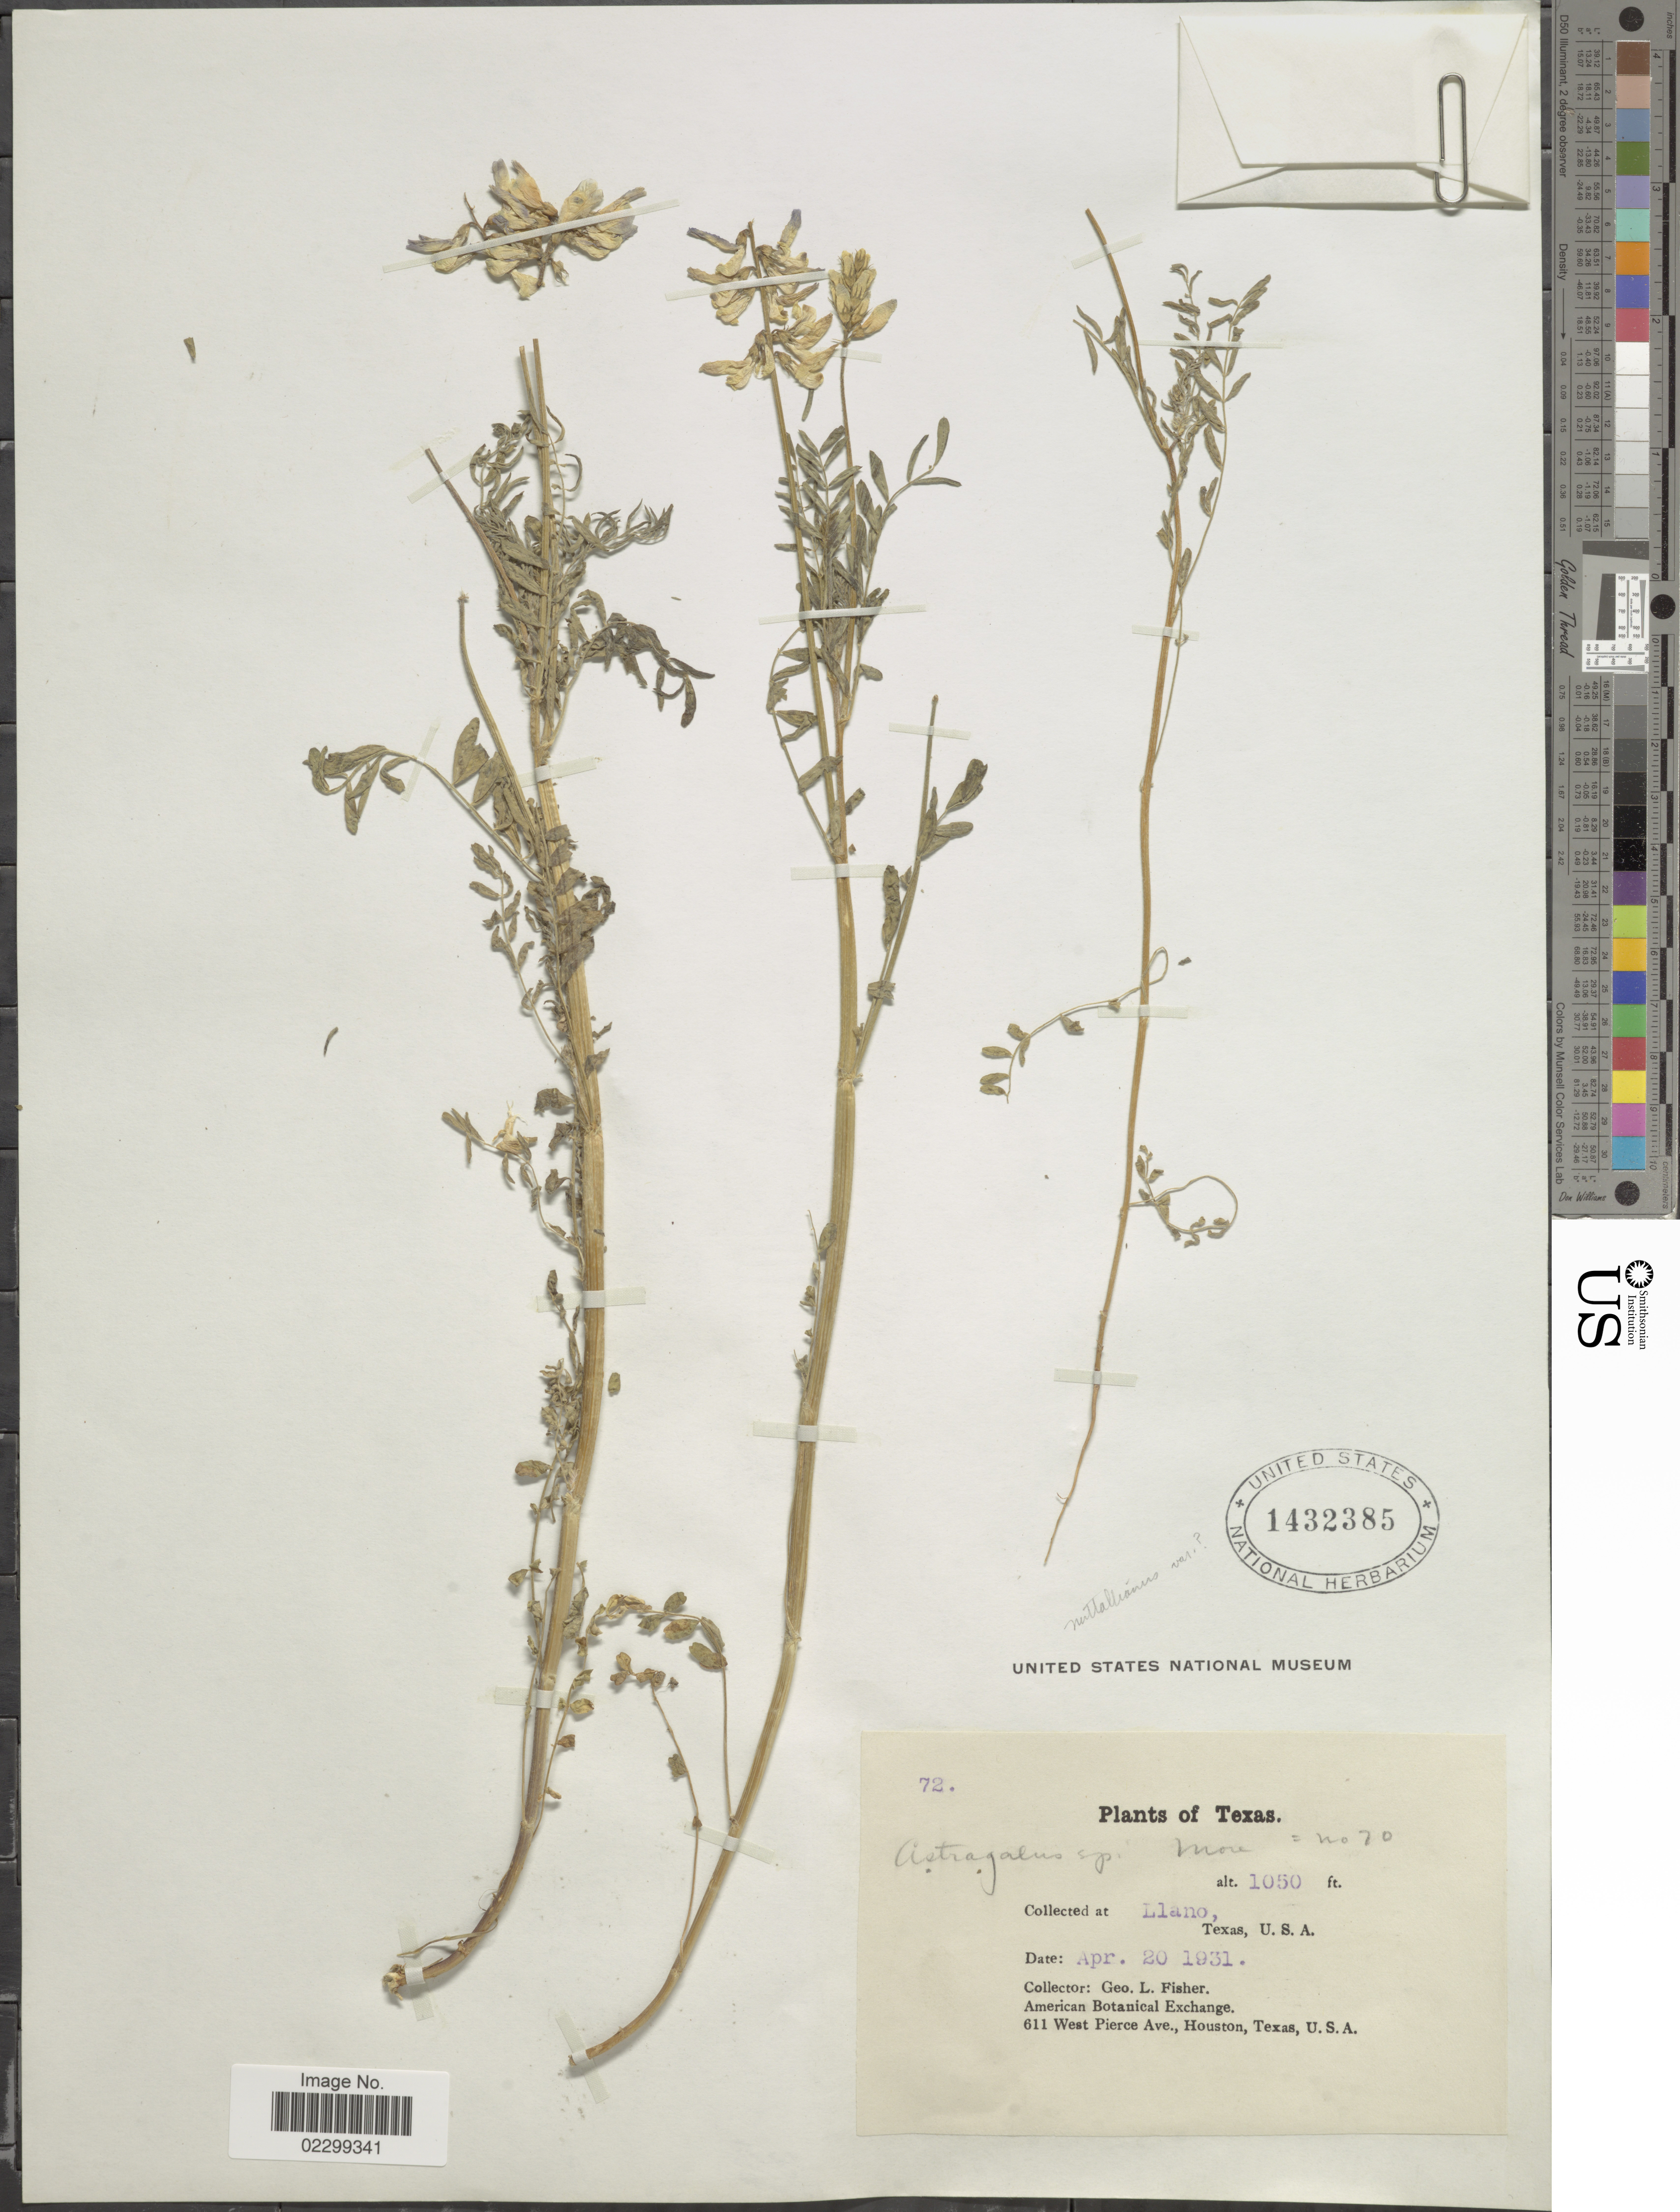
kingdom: Plantae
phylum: Tracheophyta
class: Magnoliopsida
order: Fabales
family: Fabaceae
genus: Astragalus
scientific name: Astragalus austrinus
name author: (Small) O.E. Schulz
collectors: G. L. Fisher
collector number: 72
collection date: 1931-04-20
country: United States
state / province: Texas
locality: Llano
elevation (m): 320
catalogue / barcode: US 1432385